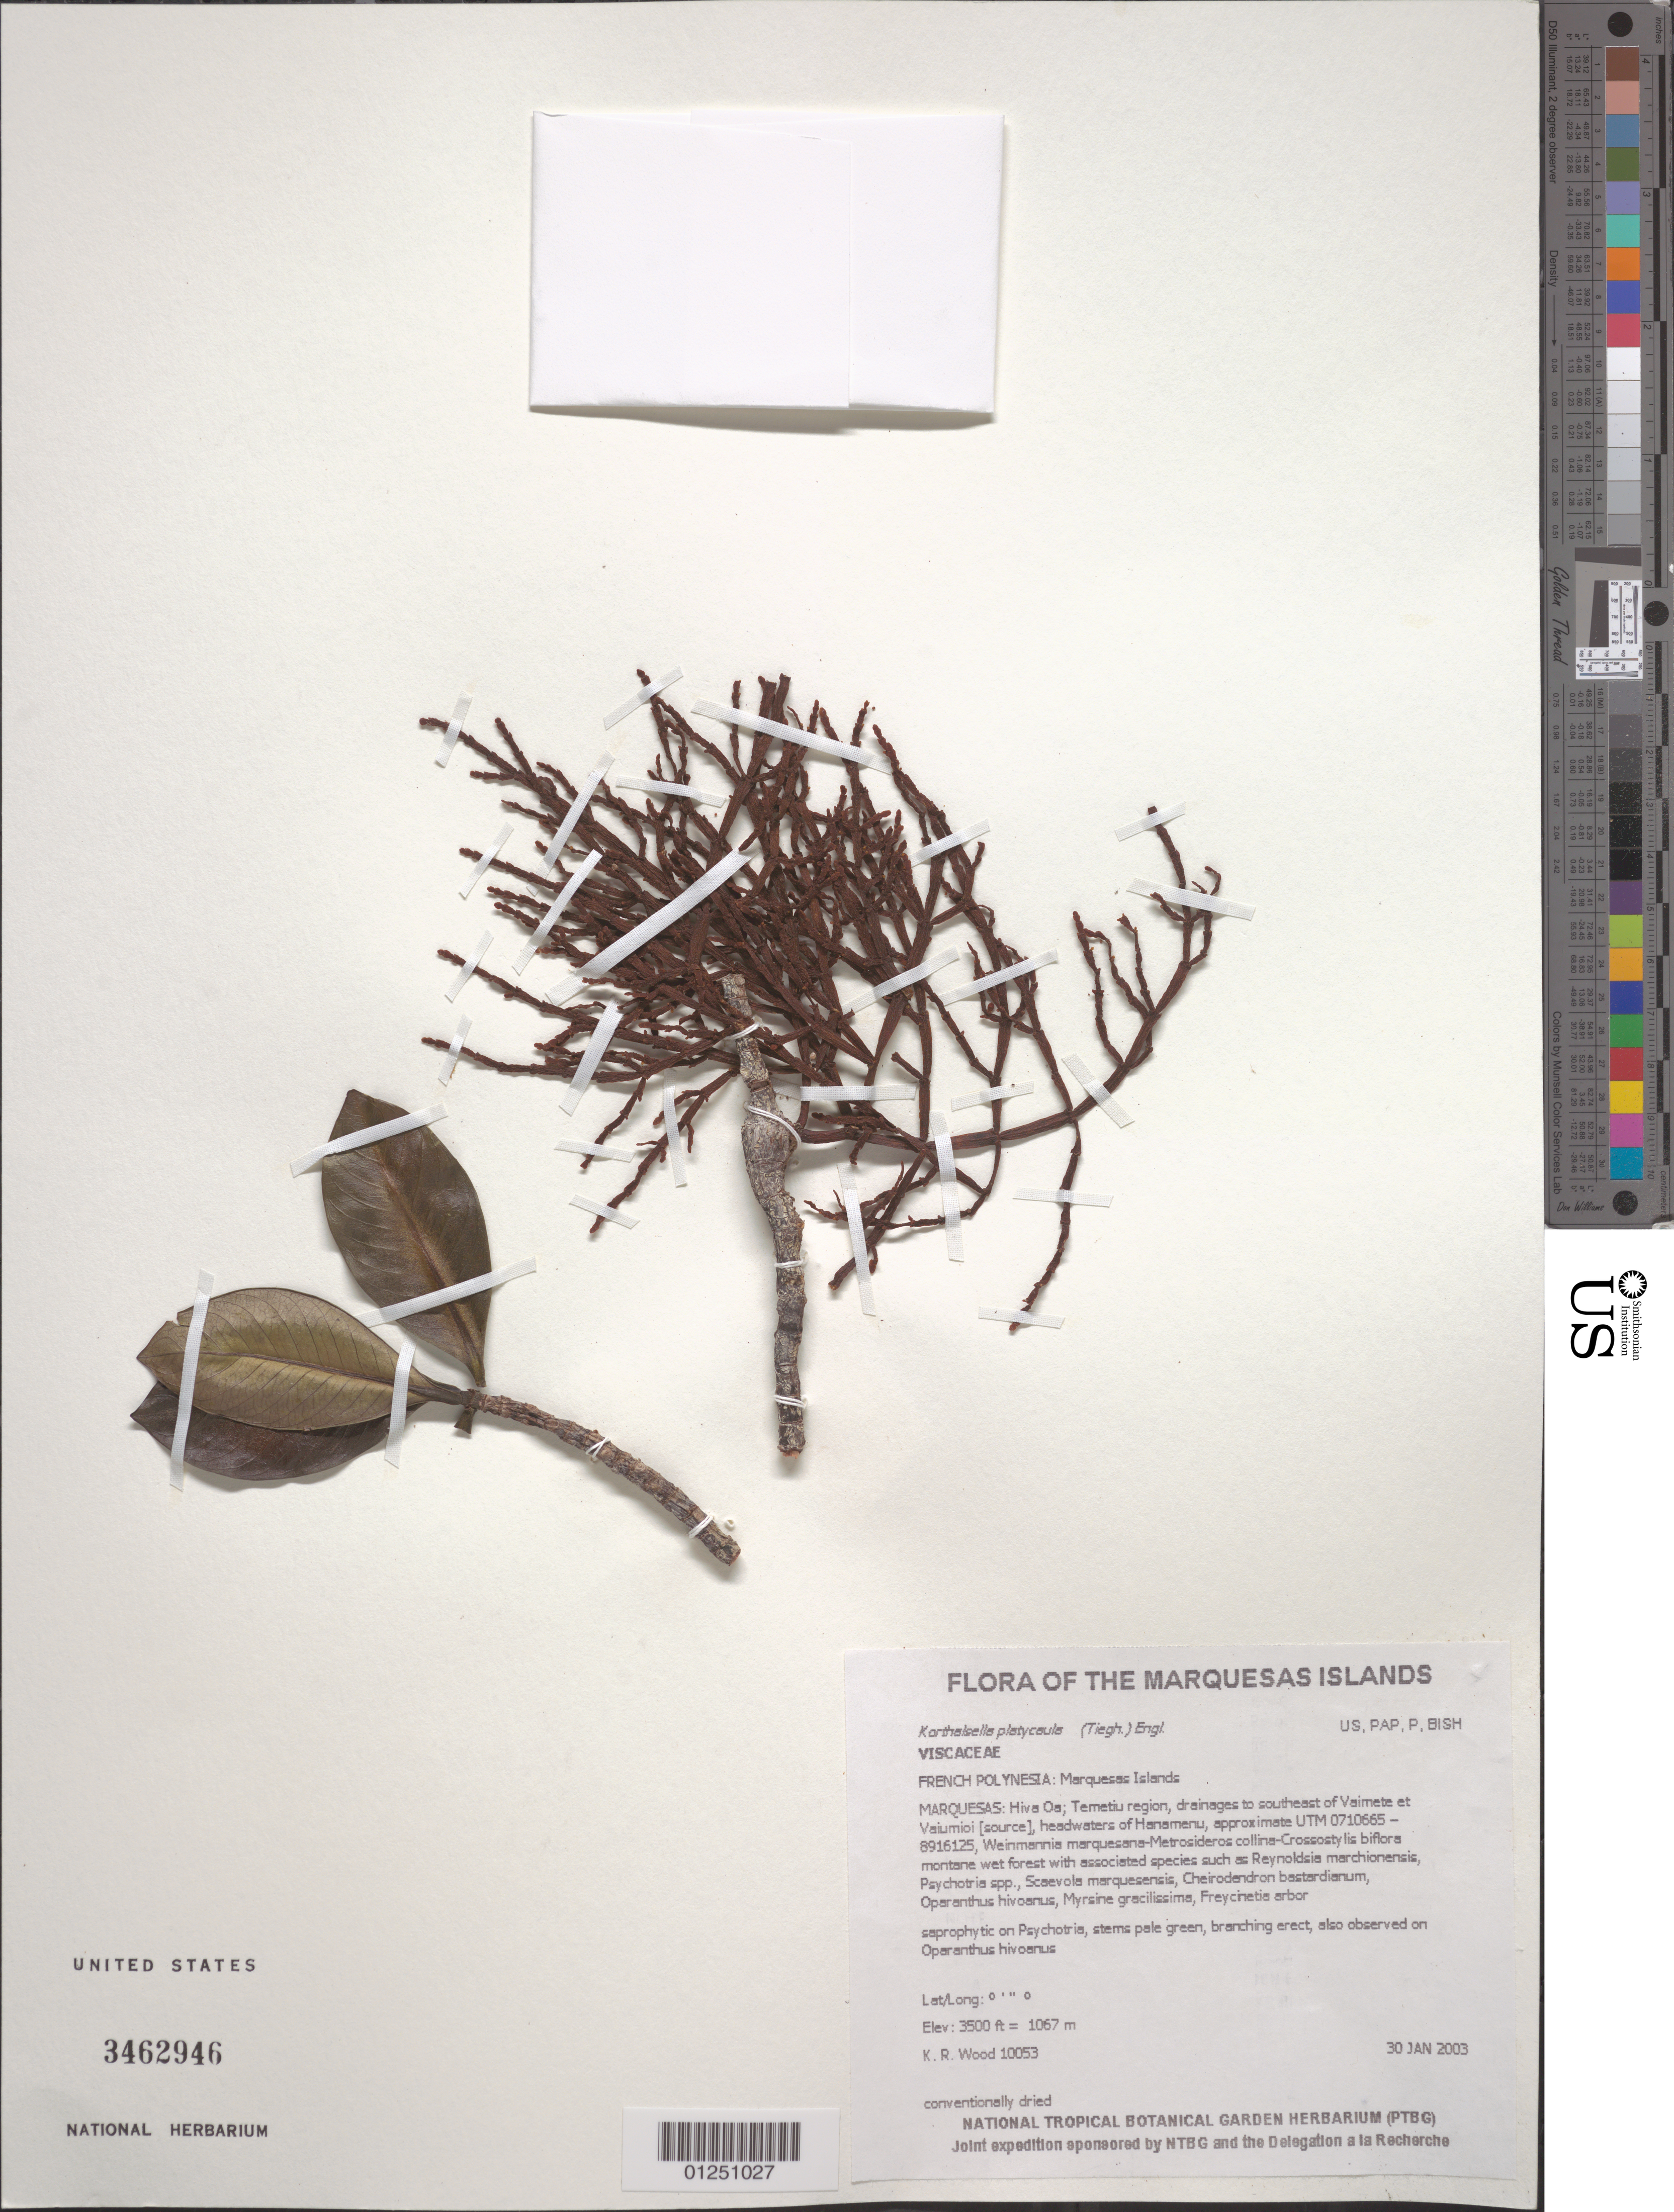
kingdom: Plantae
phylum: Tracheophyta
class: Magnoliopsida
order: Santalales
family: Viscaceae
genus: Korthalsella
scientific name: Korthalsella platycaula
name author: (Tiegh.) Engl.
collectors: K. R. Wood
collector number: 10053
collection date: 2003-01-30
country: French Polynesia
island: Hiva Oa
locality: Temetiu region, drainages to southeast of Vaiumete et Vaiumioi [source], headwaters of Hanamenu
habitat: Weinmannia marquesana - Metrosideros collina - Crossostylis biflora montane wet forest. Lower banks of upper drainage, E aspect, moderate slope, closed, wet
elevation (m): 1067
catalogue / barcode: US 3462946